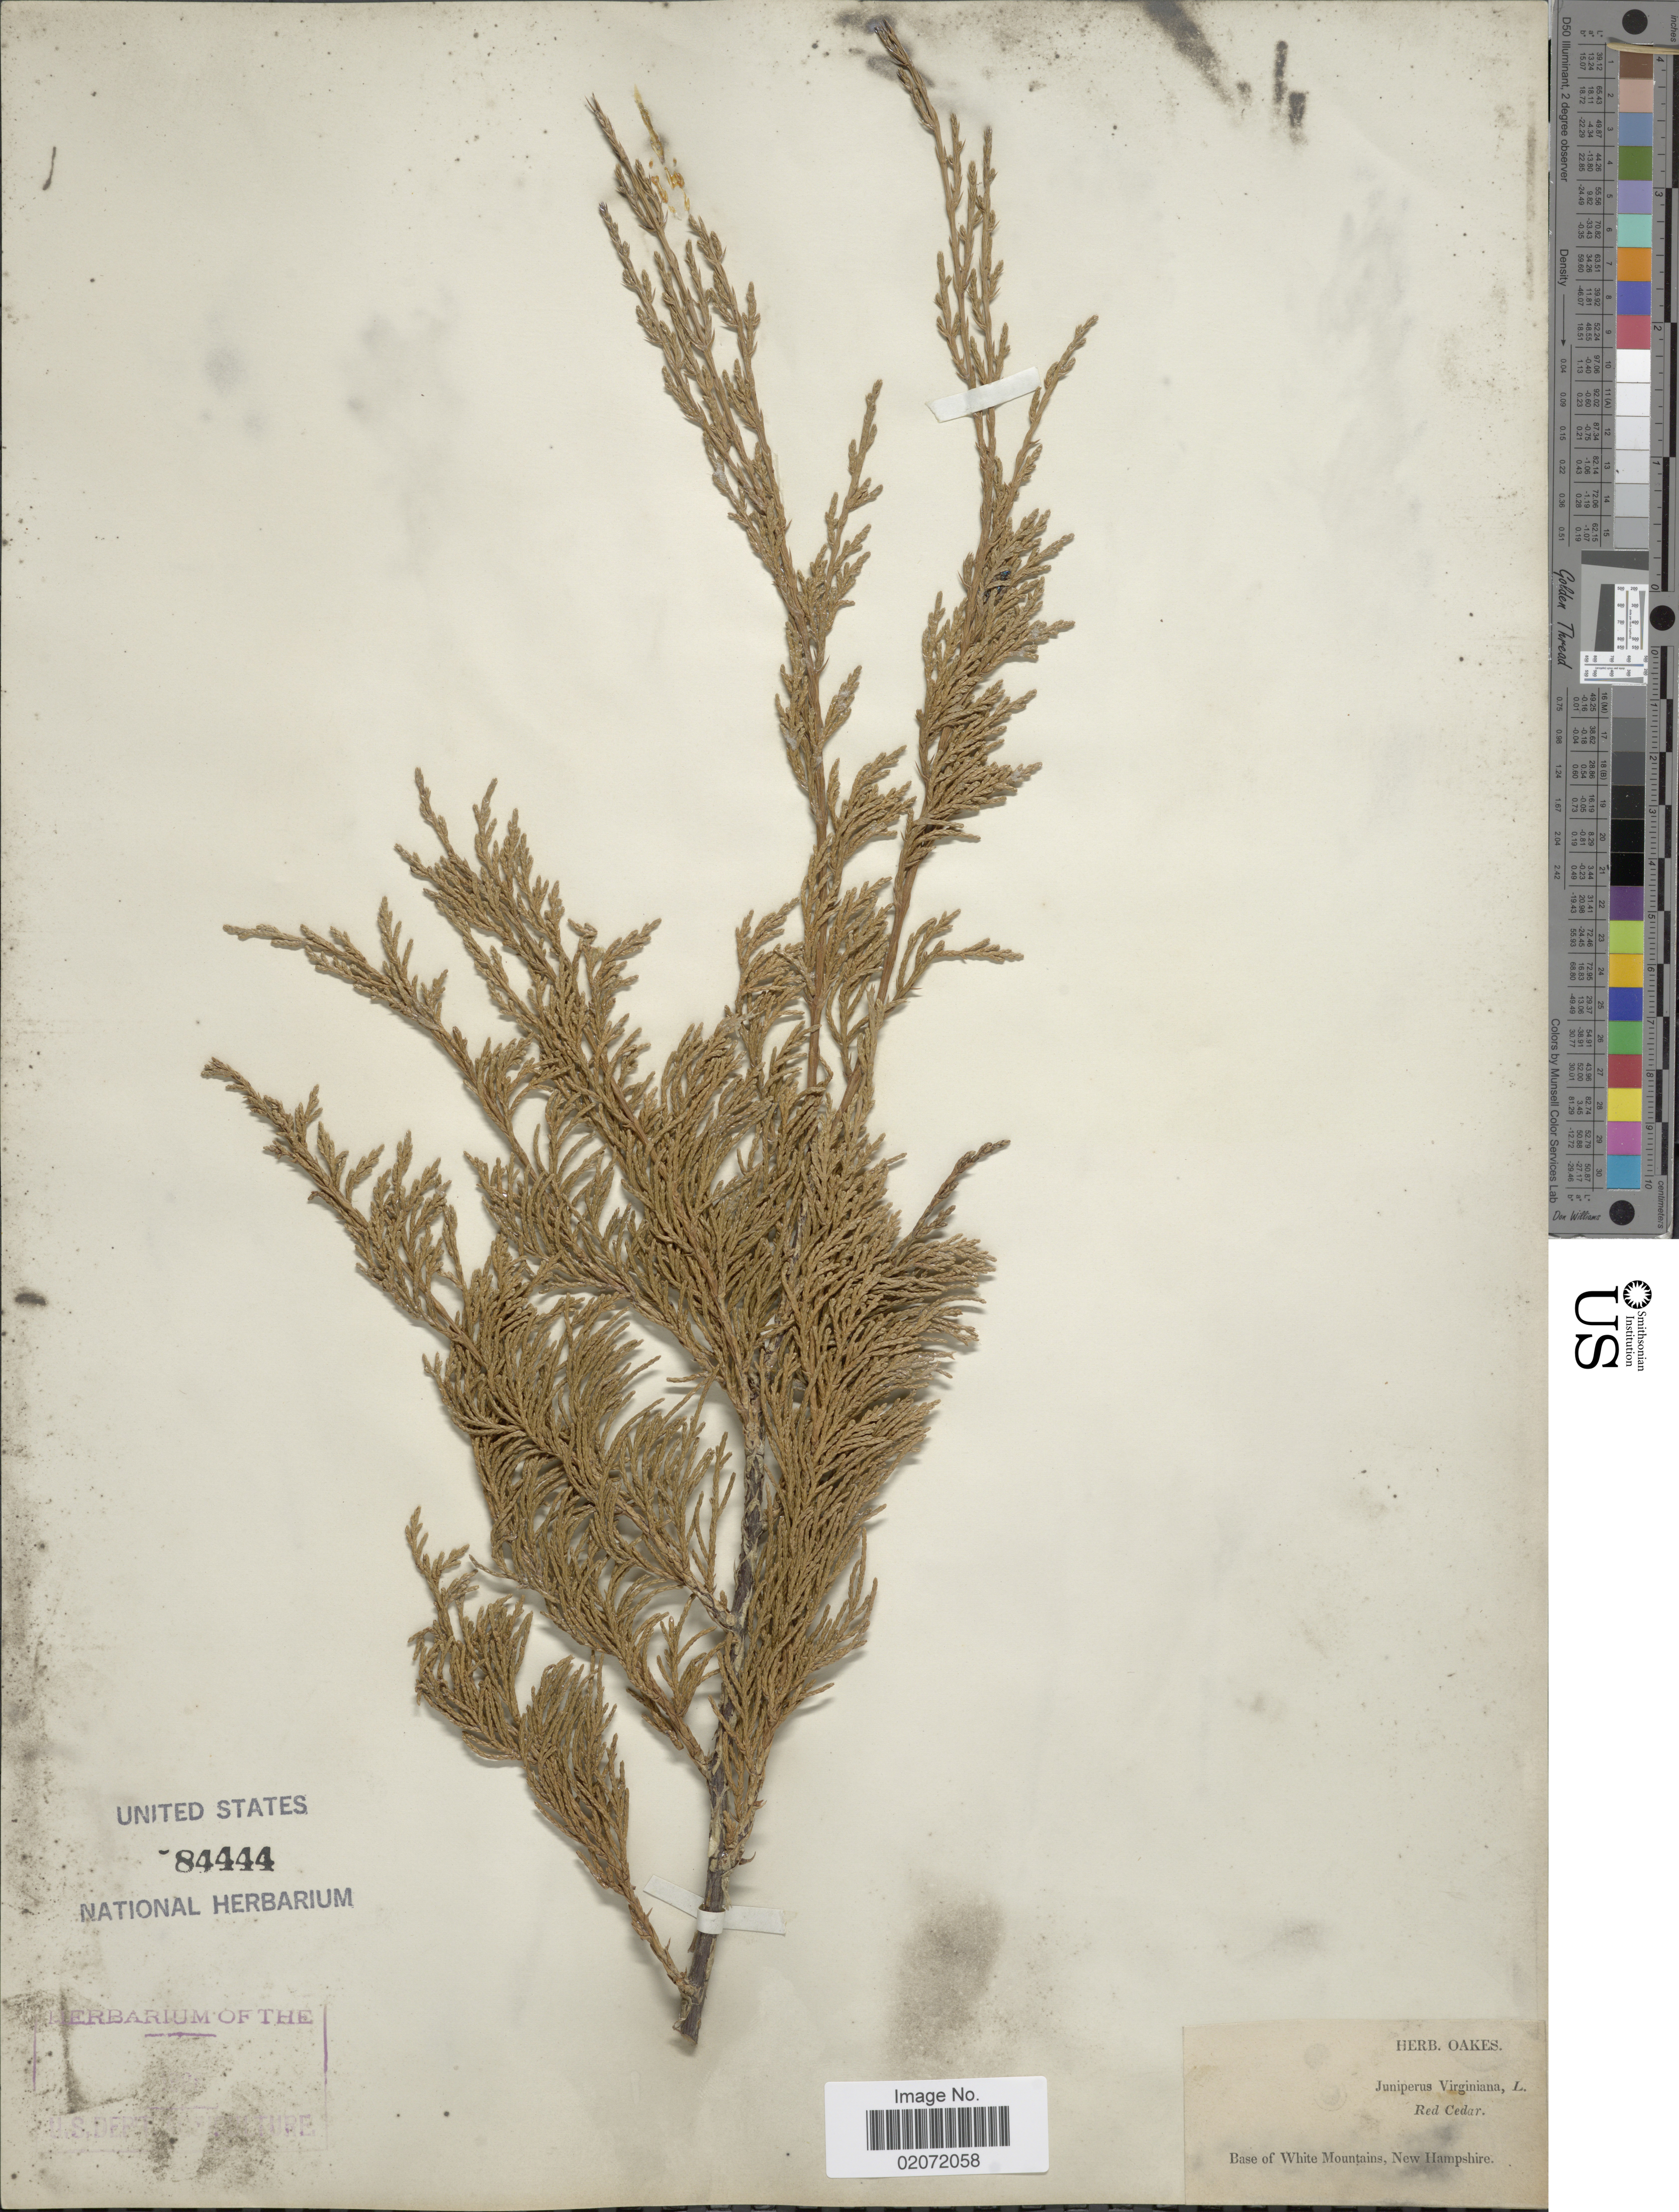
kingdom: Plantae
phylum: Tracheophyta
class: Pinopsida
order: Pinales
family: Cupressaceae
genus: Juniperus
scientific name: Juniperus virginiana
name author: L.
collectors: ex herb. Oakes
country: United States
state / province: New Hampshire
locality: Base of White Mountains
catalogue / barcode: US 84444